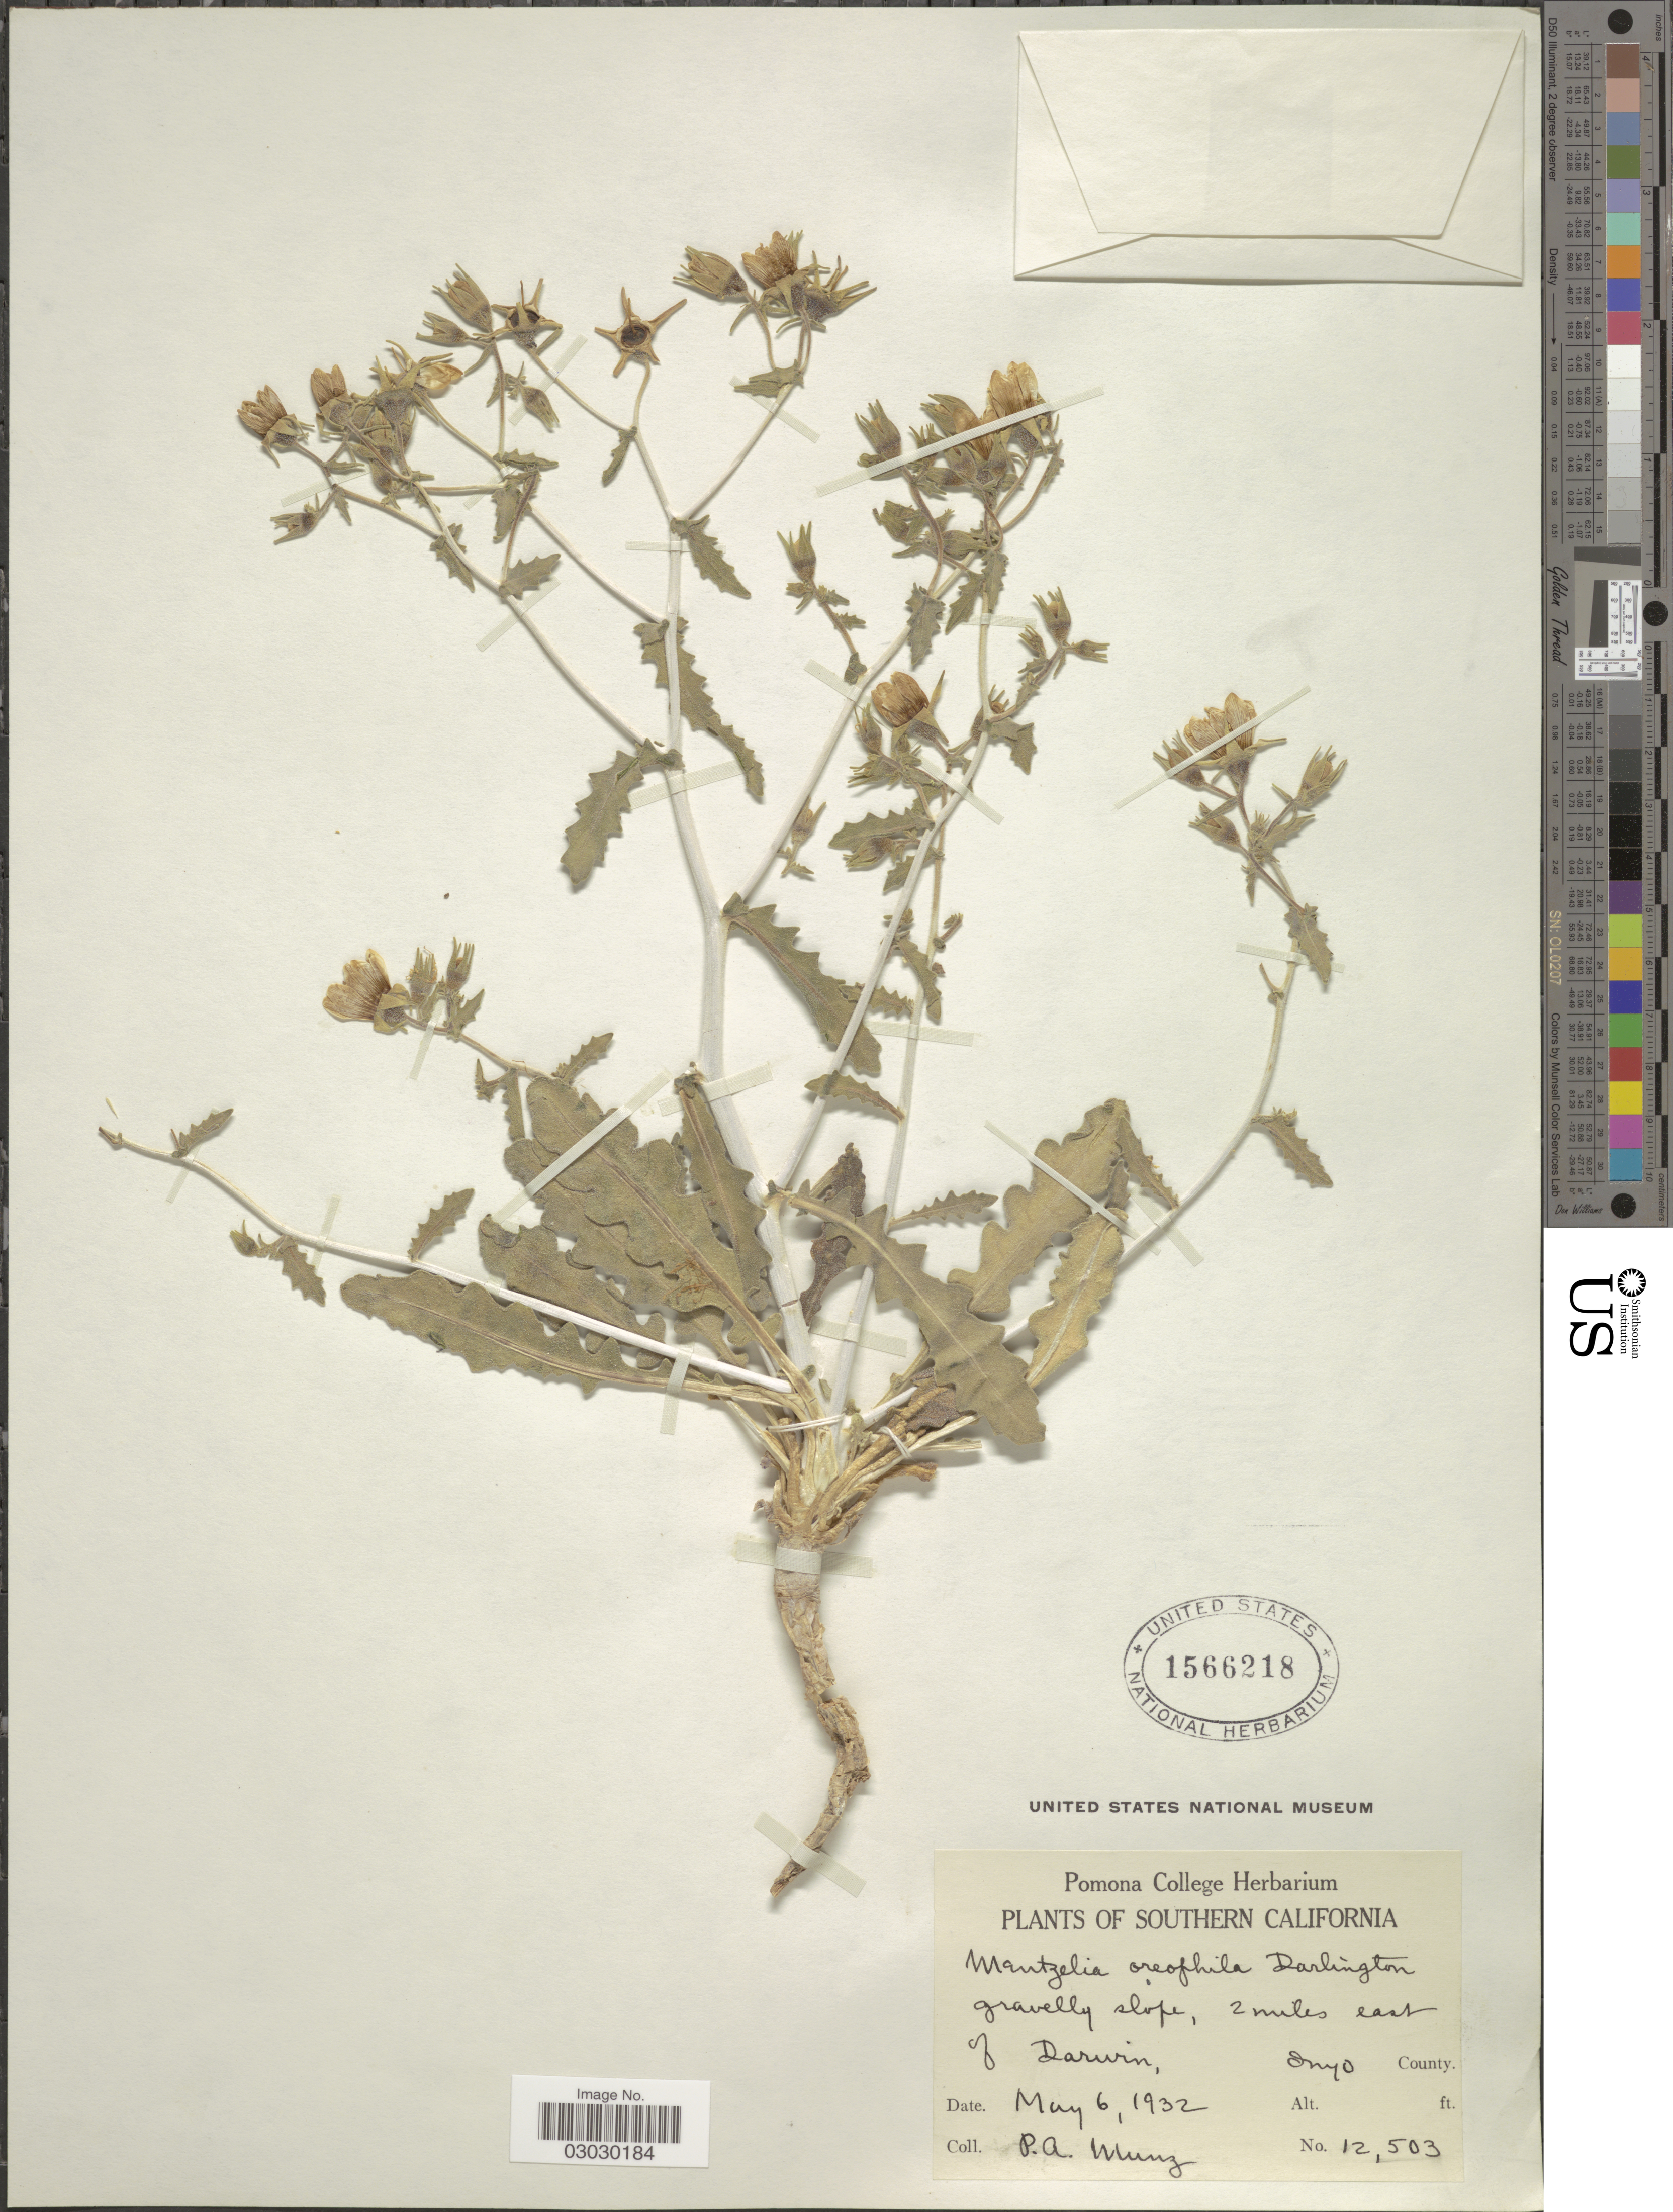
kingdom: Plantae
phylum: Tracheophyta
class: Magnoliopsida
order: Cornales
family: Loasaceae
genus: Mentzelia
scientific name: Mentzelia oreophila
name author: J. Darl.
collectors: P. A. Munz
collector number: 12503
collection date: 1932-05-06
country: United States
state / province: California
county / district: Inyo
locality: Southern California, 2 miles east of Darwin, Inyo County.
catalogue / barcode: US 1566218